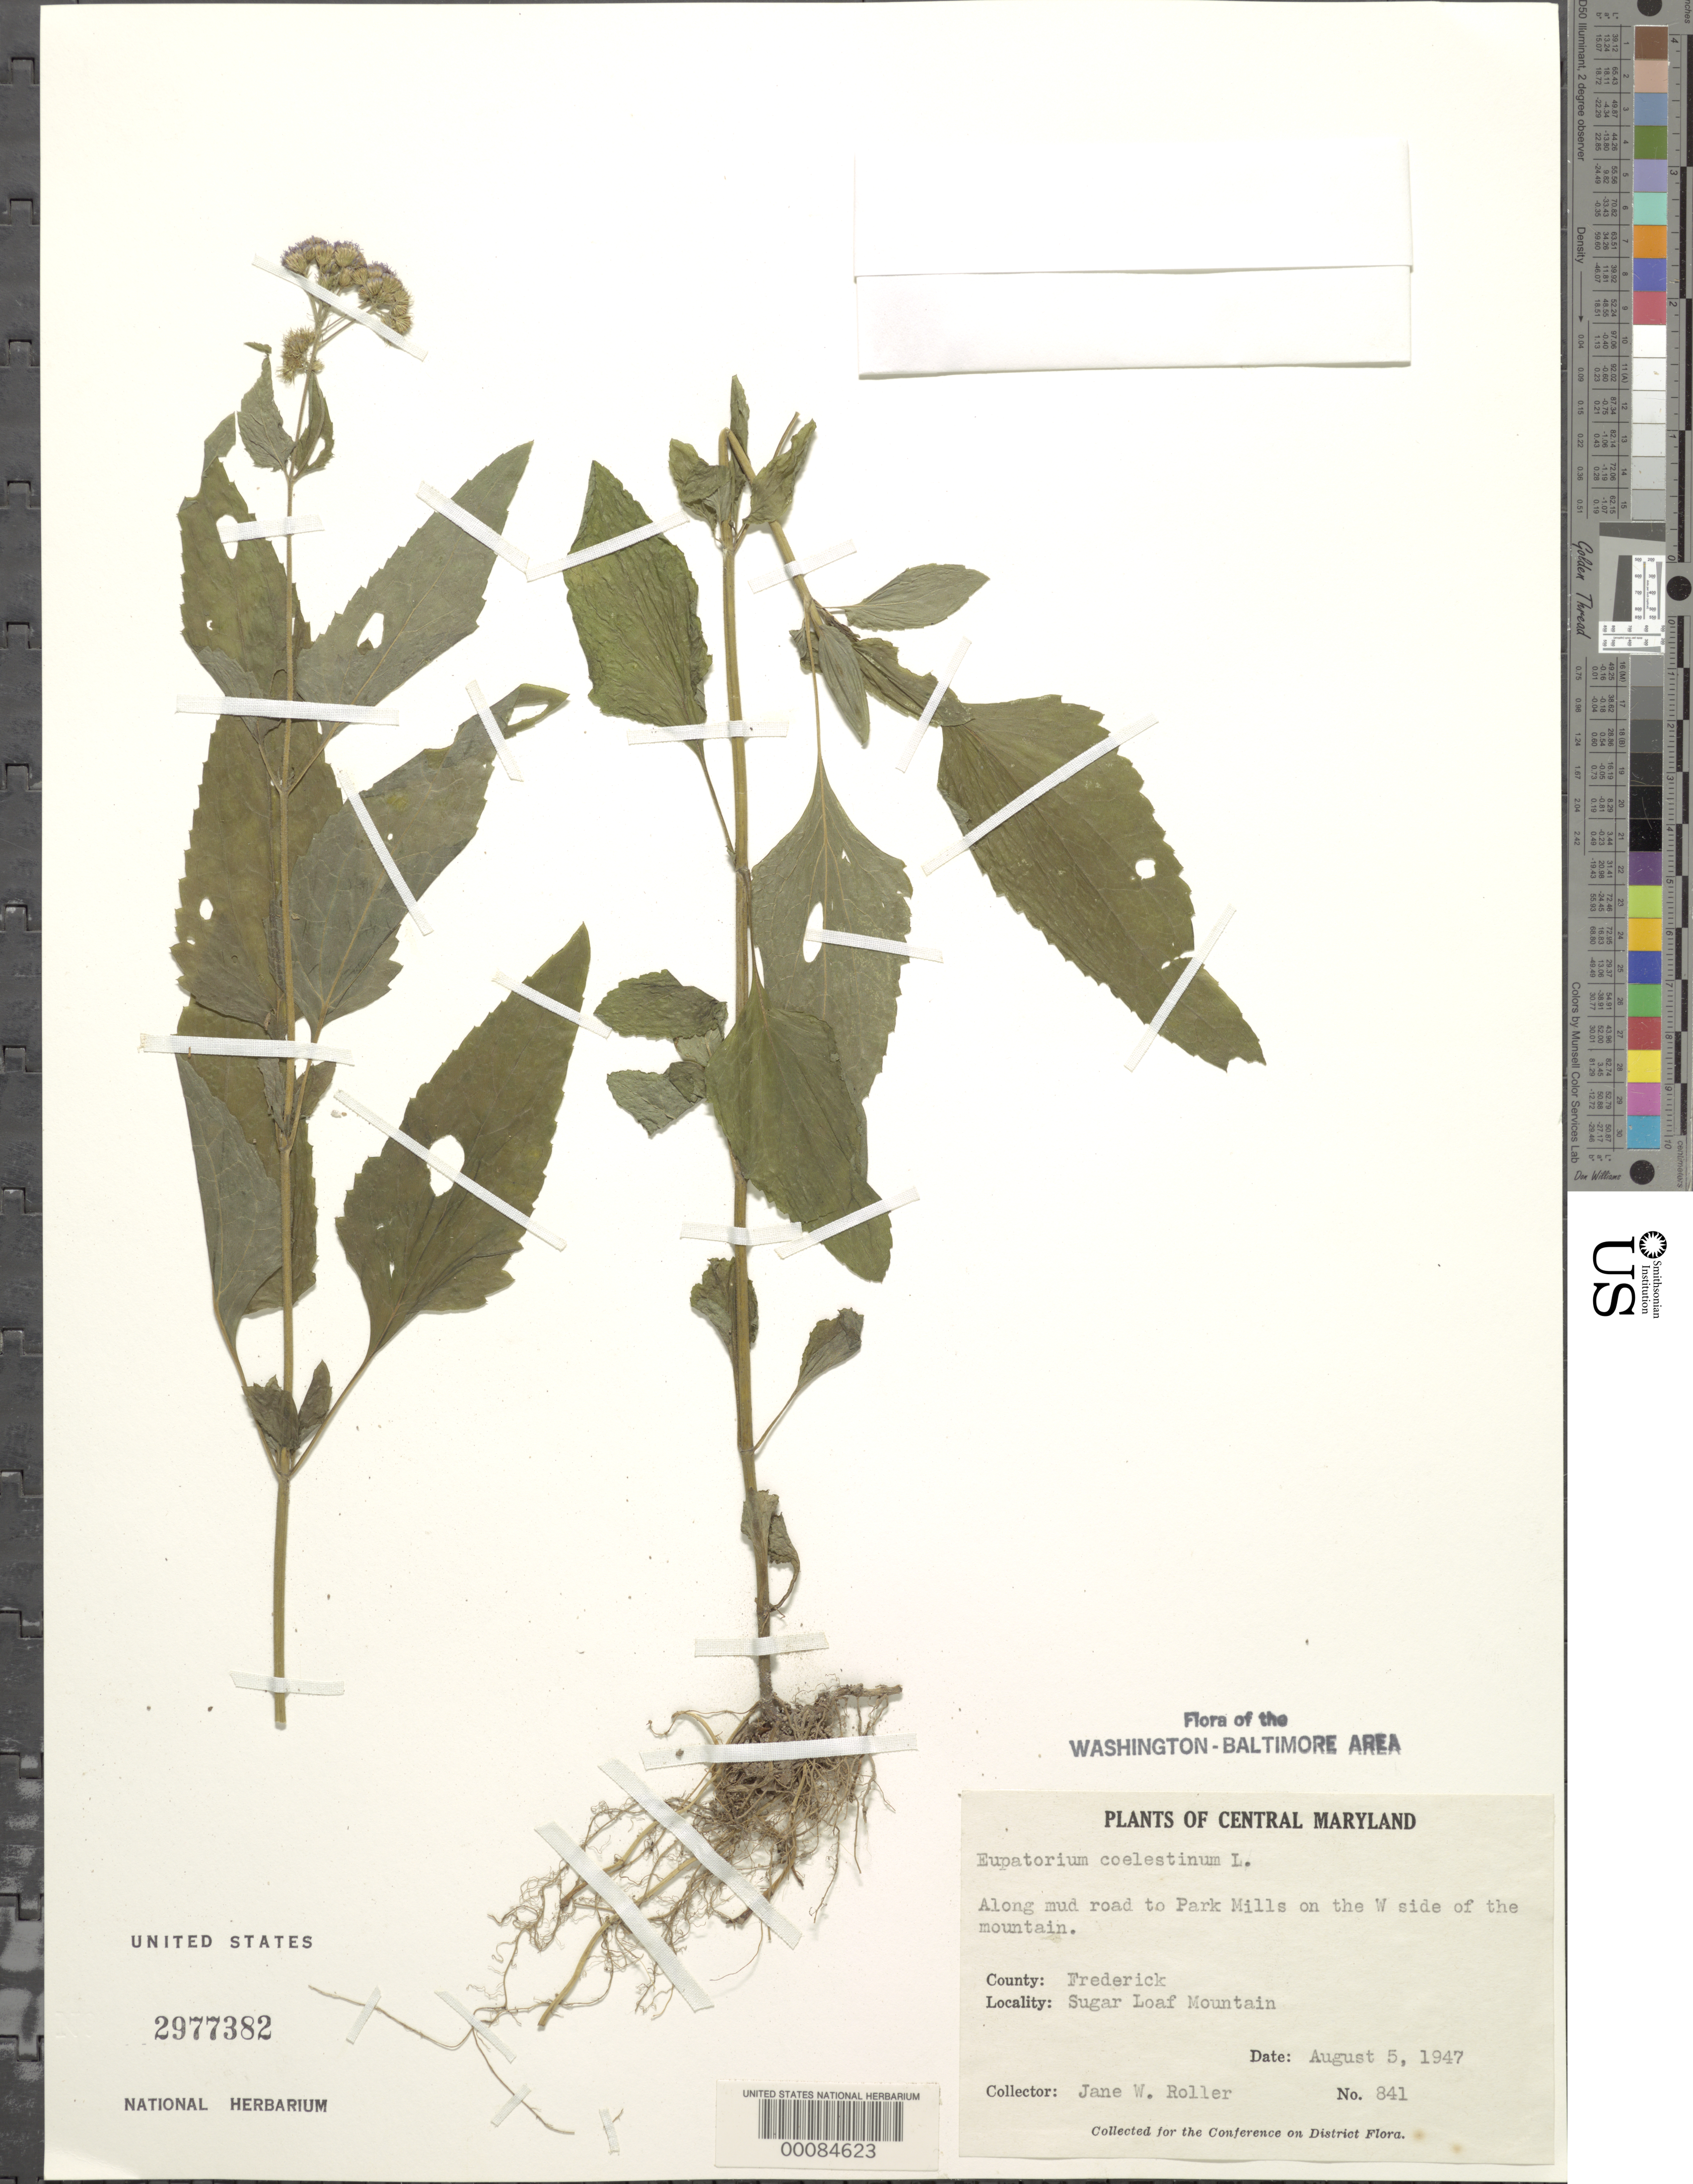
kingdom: Plantae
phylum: Tracheophyta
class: Magnoliopsida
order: Asterales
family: Asteraceae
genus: Conoclinium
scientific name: Conoclinium coelestinum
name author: (L.) DC.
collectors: J. W. Roller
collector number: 84128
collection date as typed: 05 Aug 1947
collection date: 1947-08-05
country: United States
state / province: Maryland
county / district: Frederick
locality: Sugar Loaf Mountain, west side on mud road to Park Mills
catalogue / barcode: US 2977382